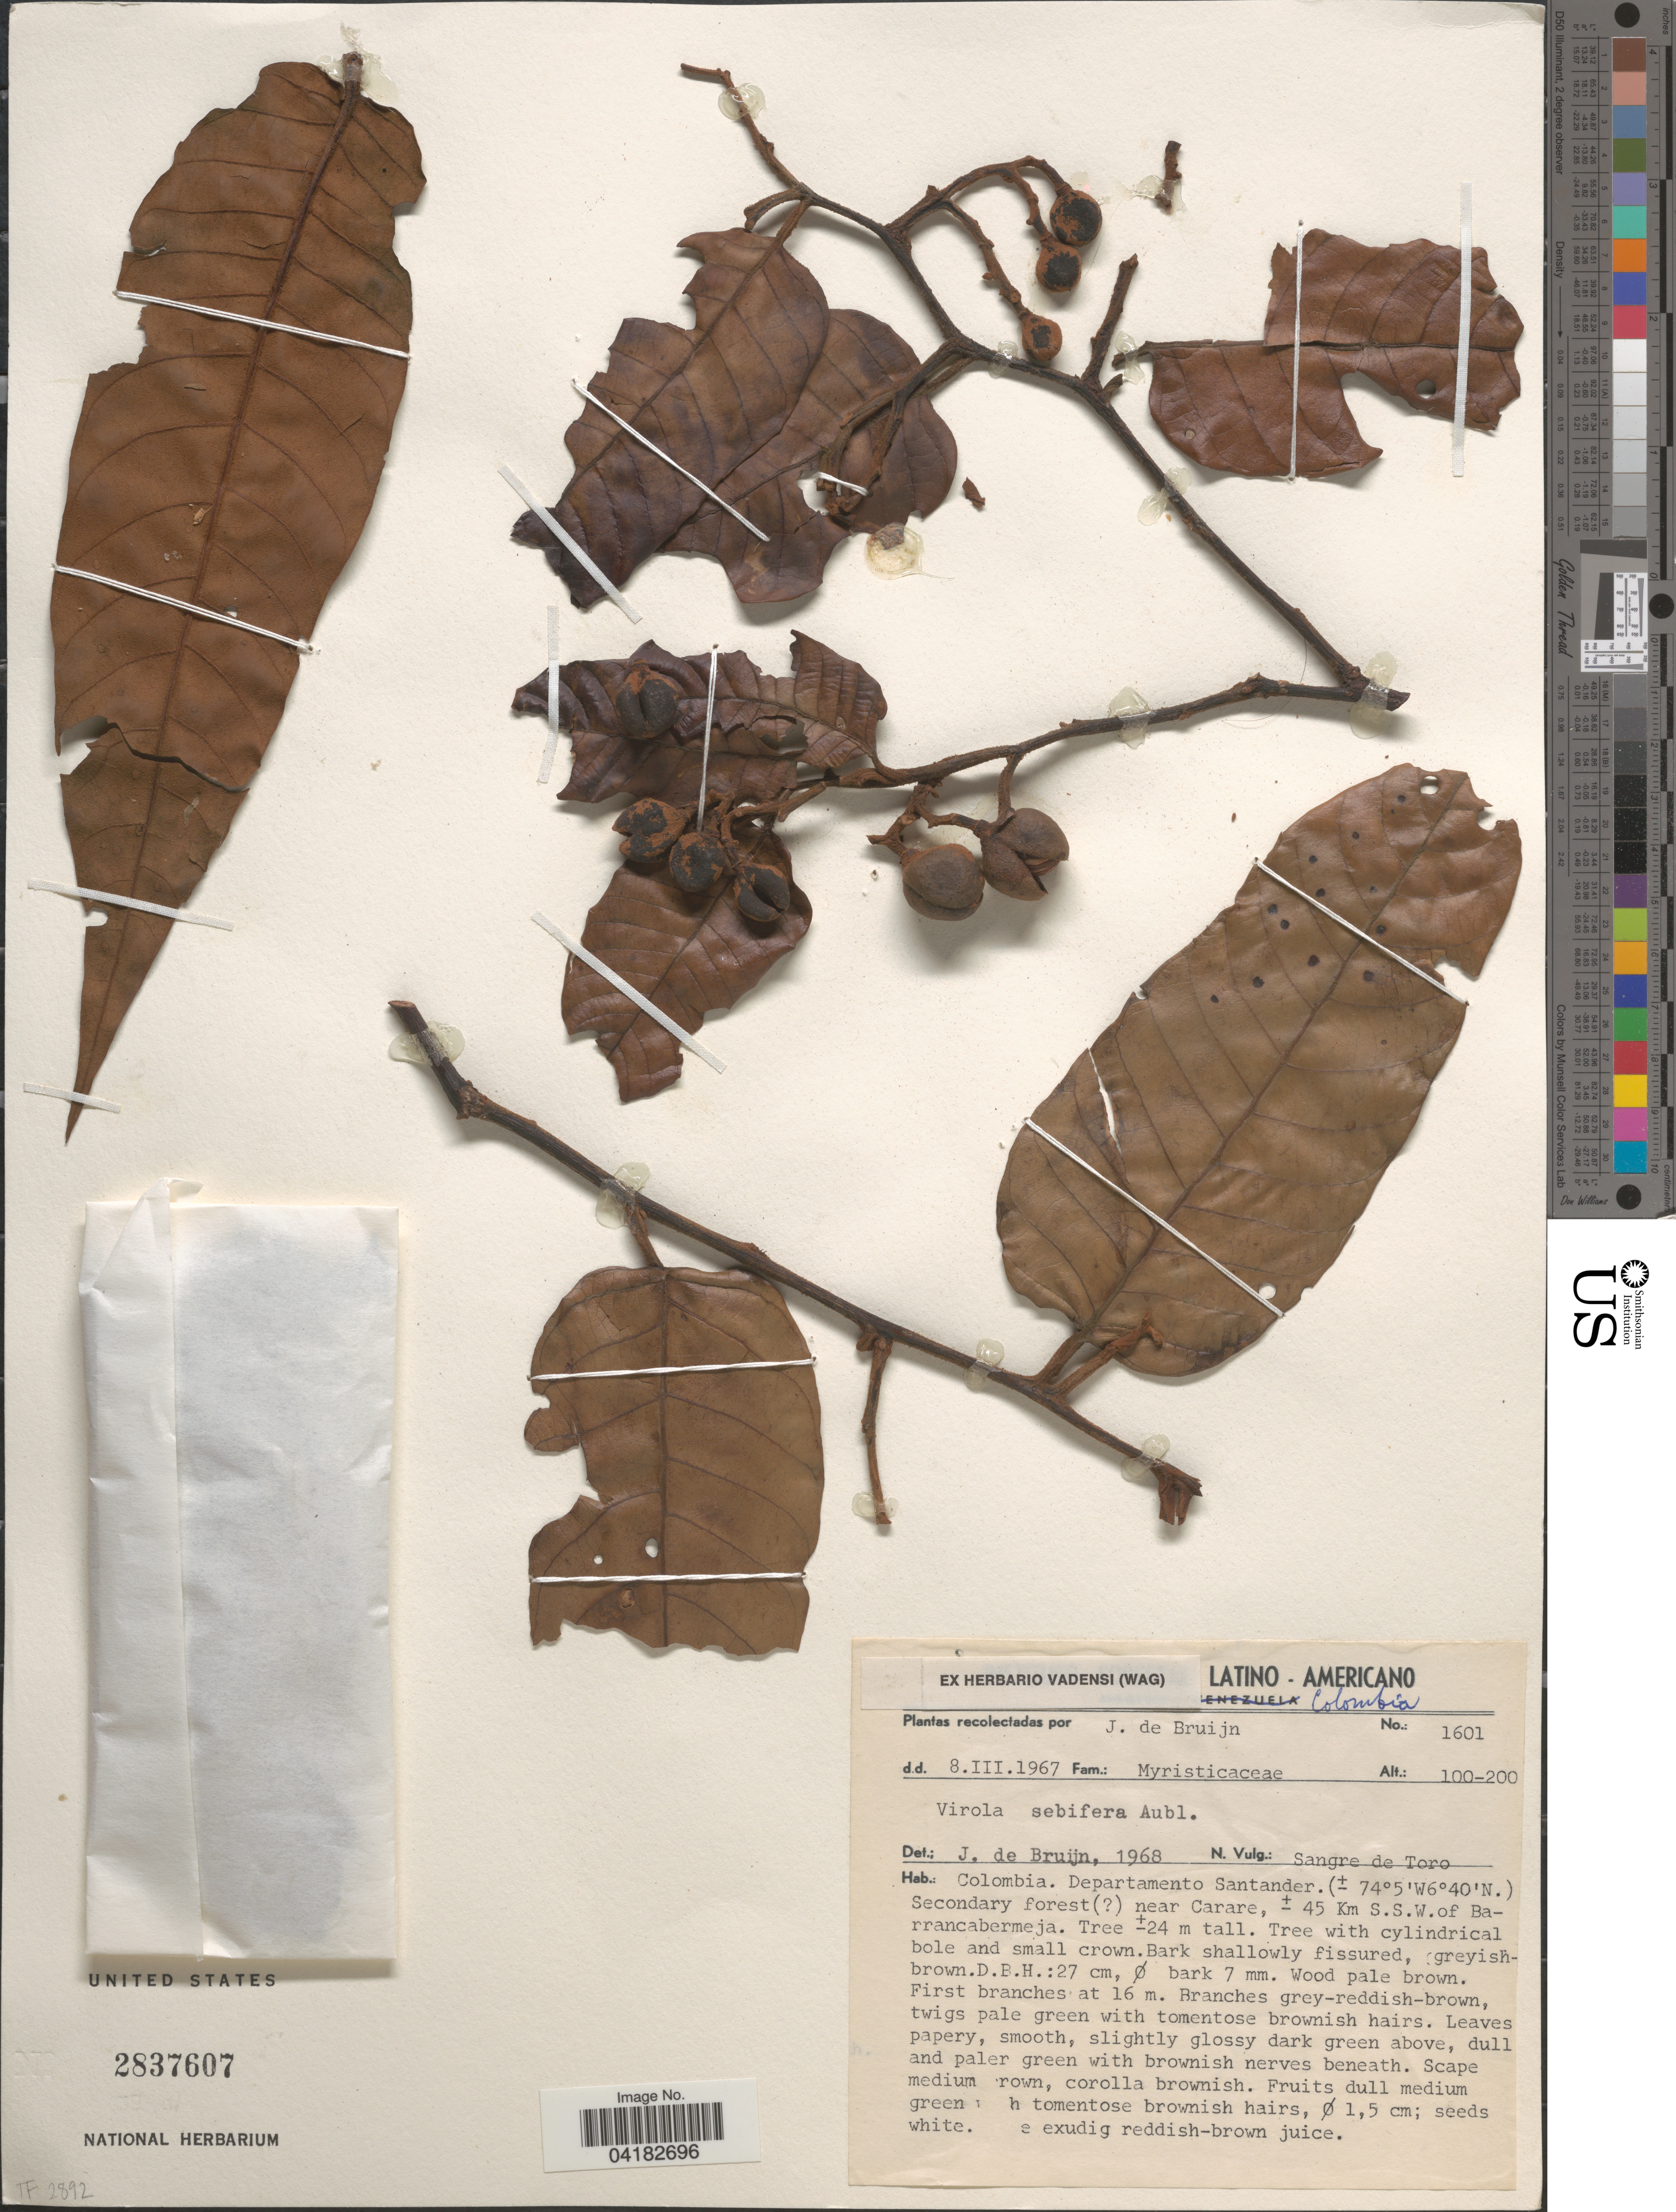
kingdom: Plantae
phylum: Tracheophyta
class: Magnoliopsida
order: Magnoliales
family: Myristicaceae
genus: Virola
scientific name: Virola sebifera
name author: Aubl.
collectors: J. Bruijn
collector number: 1601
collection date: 1967-03-08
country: Colombia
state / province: Santander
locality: Departamento Santander. Secondary forest ( [unsure placement]) near Carare, ± 45 Km S.S.W. of Barrancabermeja.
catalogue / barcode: US 2837607